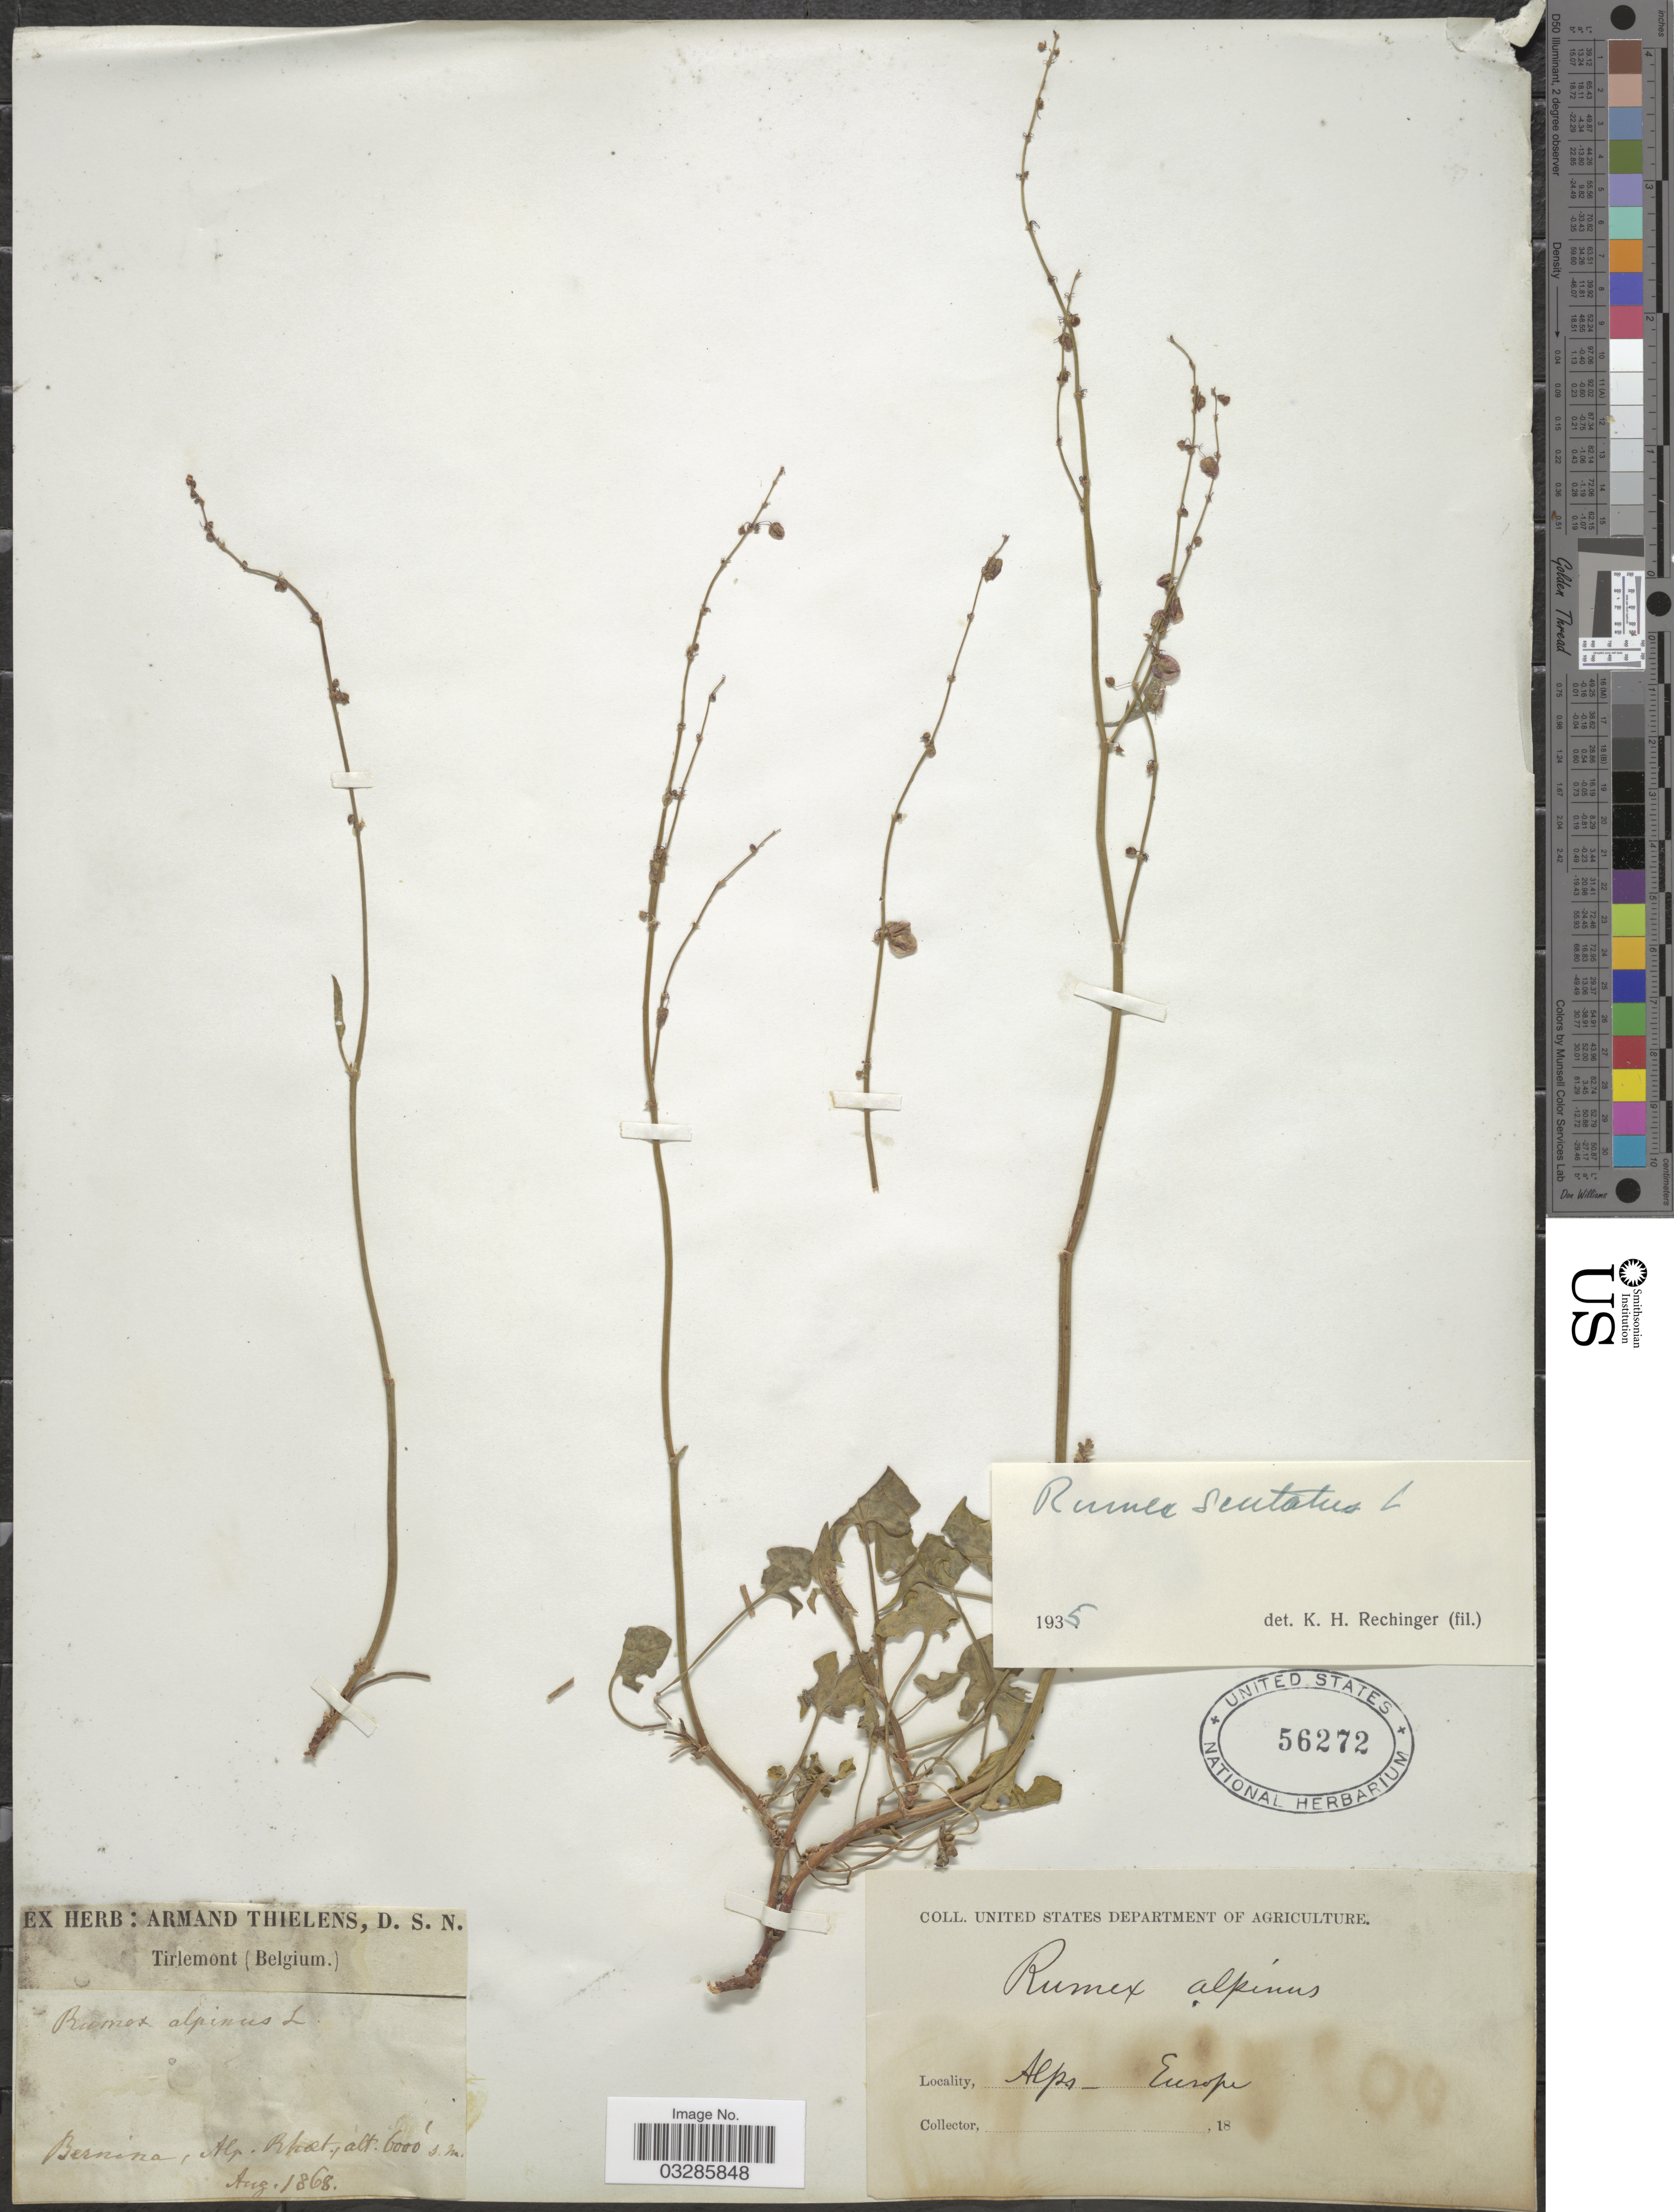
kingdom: Plantae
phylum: Tracheophyta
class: Magnoliopsida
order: Caryophyllales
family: Polygonaceae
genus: Rumex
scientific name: Rumex scutatus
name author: L.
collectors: ex herb. Armand Thielens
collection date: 1868-08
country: Belgium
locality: Bernina, Alp. Rhæt.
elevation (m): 1829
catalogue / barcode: US 56272